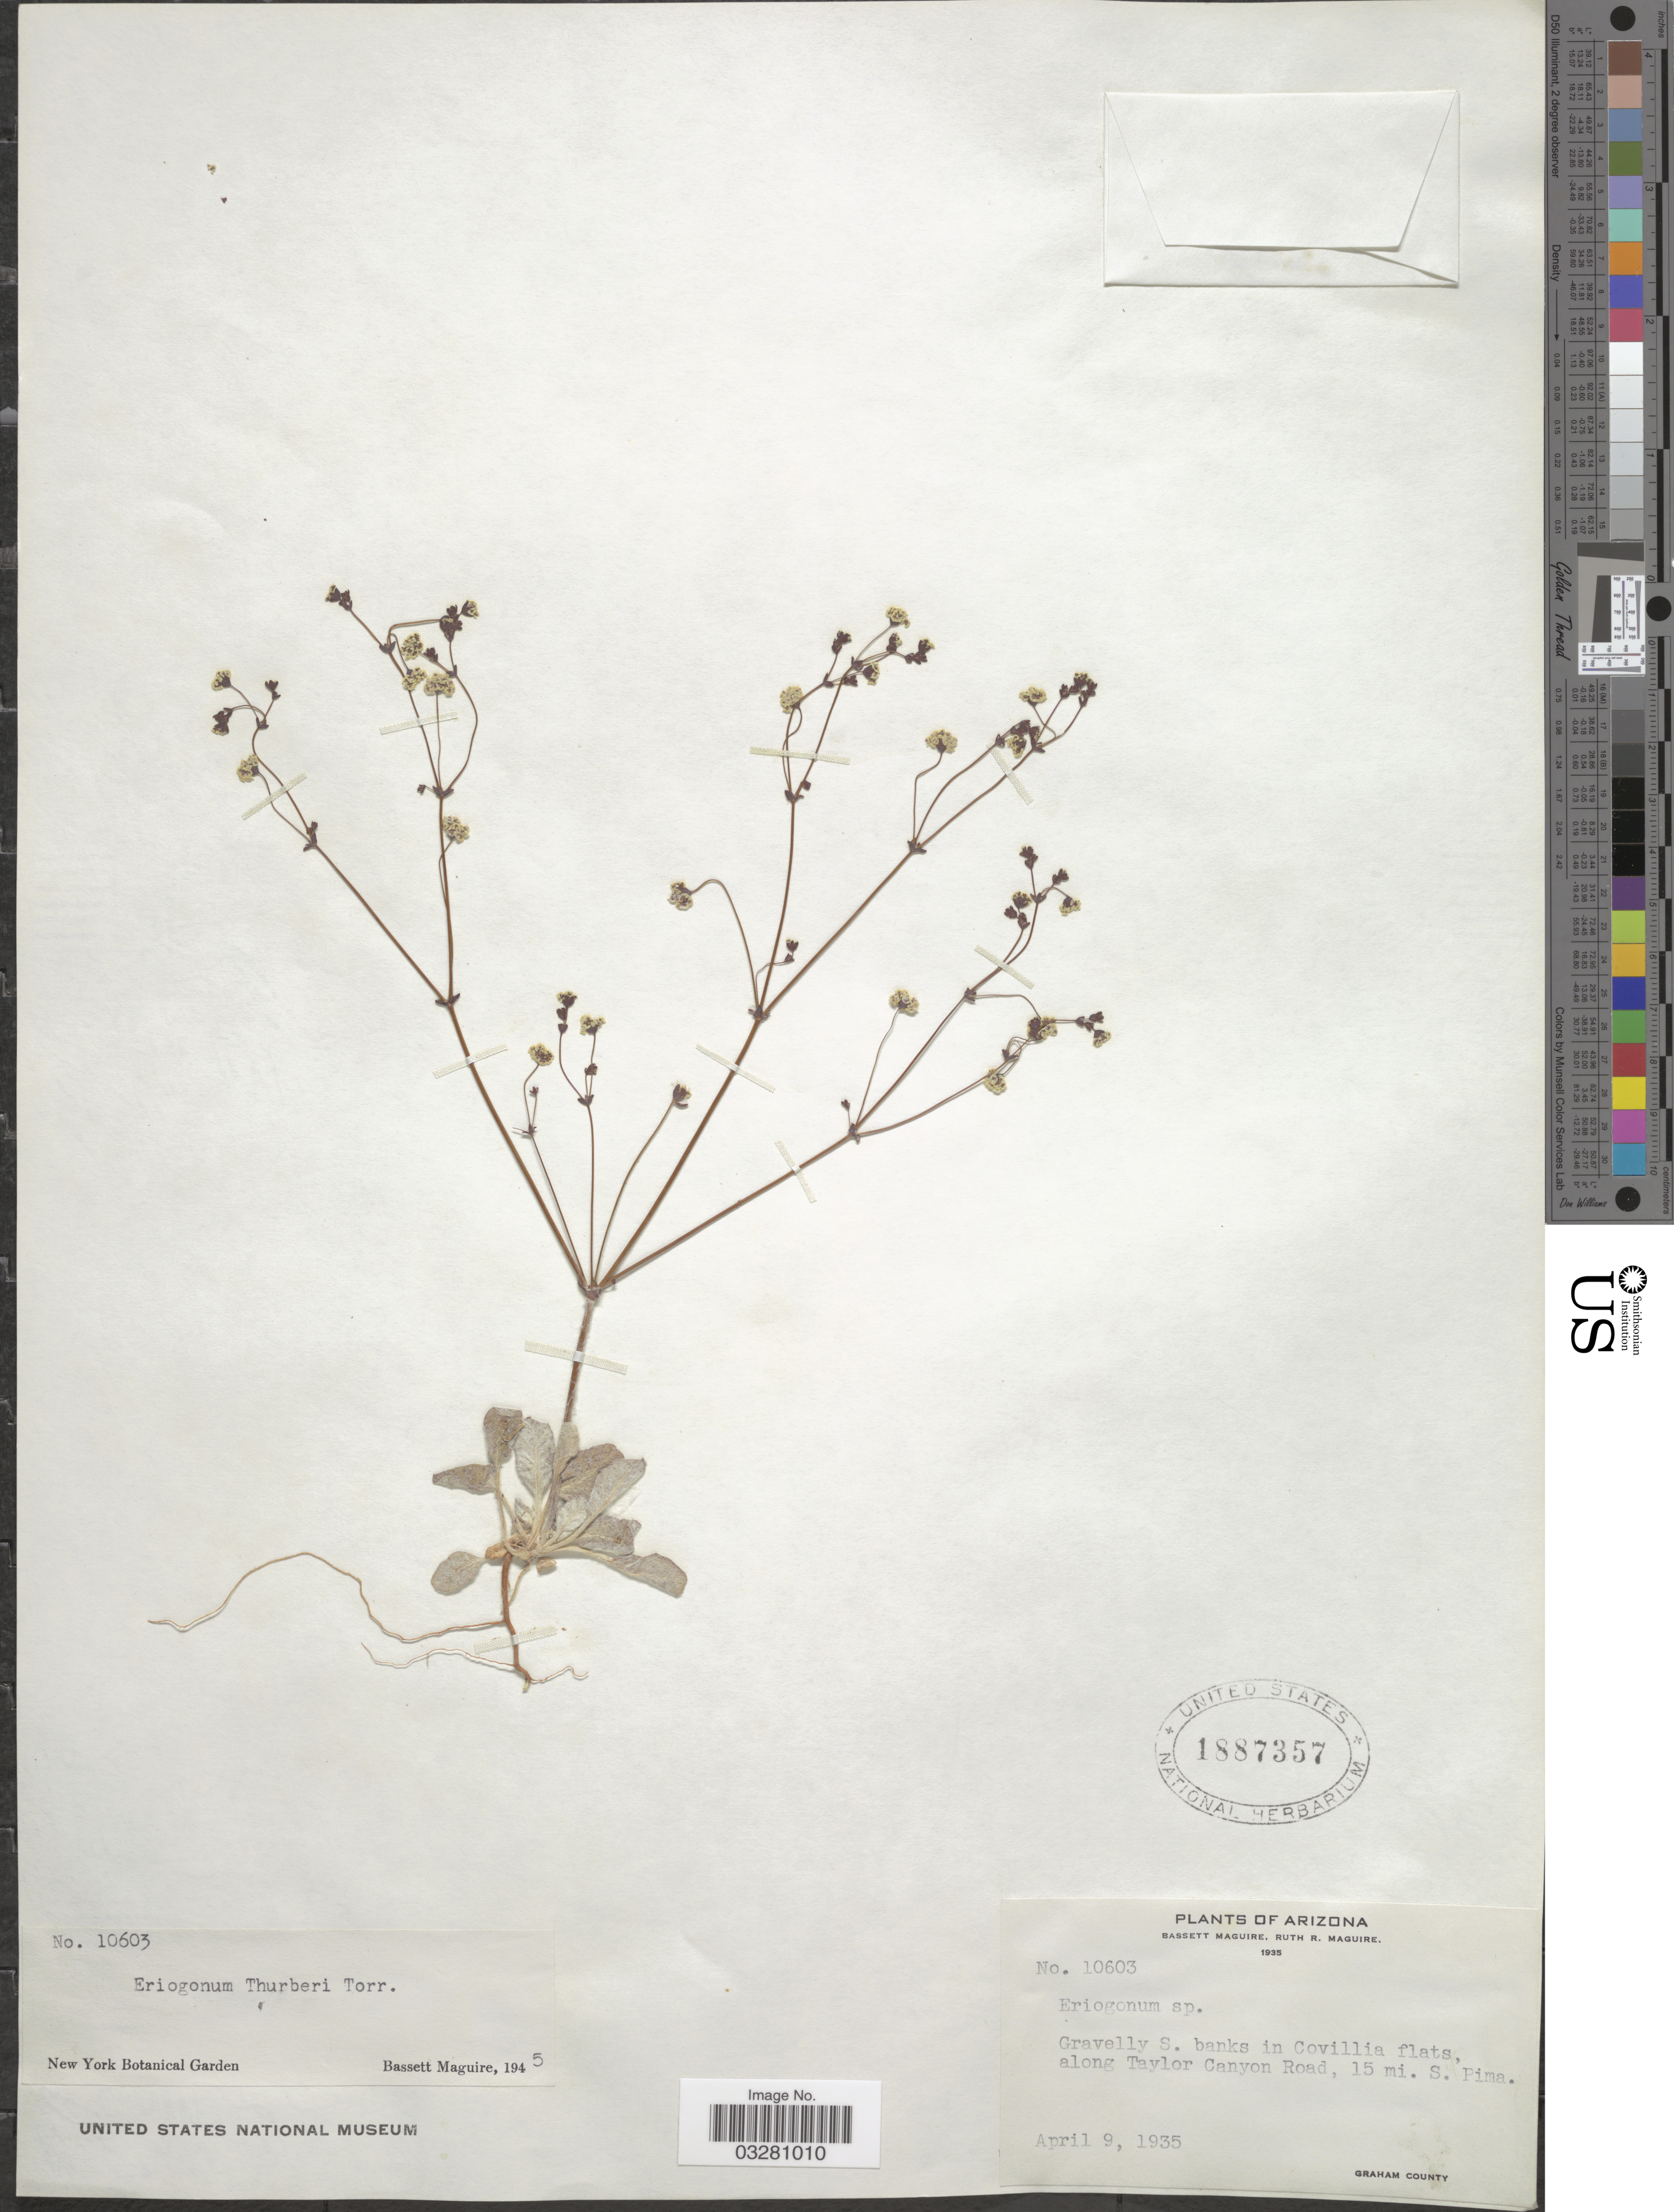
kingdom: Plantae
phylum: Tracheophyta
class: Magnoliopsida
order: Caryophyllales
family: Polygonaceae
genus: Eriogonum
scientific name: Eriogonum thurberi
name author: Torr.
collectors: B. Maguire & R. R. Maguire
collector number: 10603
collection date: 1935-04-09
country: United States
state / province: Arizona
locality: Gravelly S. banks in Covillia flats, along Taylor Canyon Road, 15 mi. S. Pima. Graham County.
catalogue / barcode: US 1887357